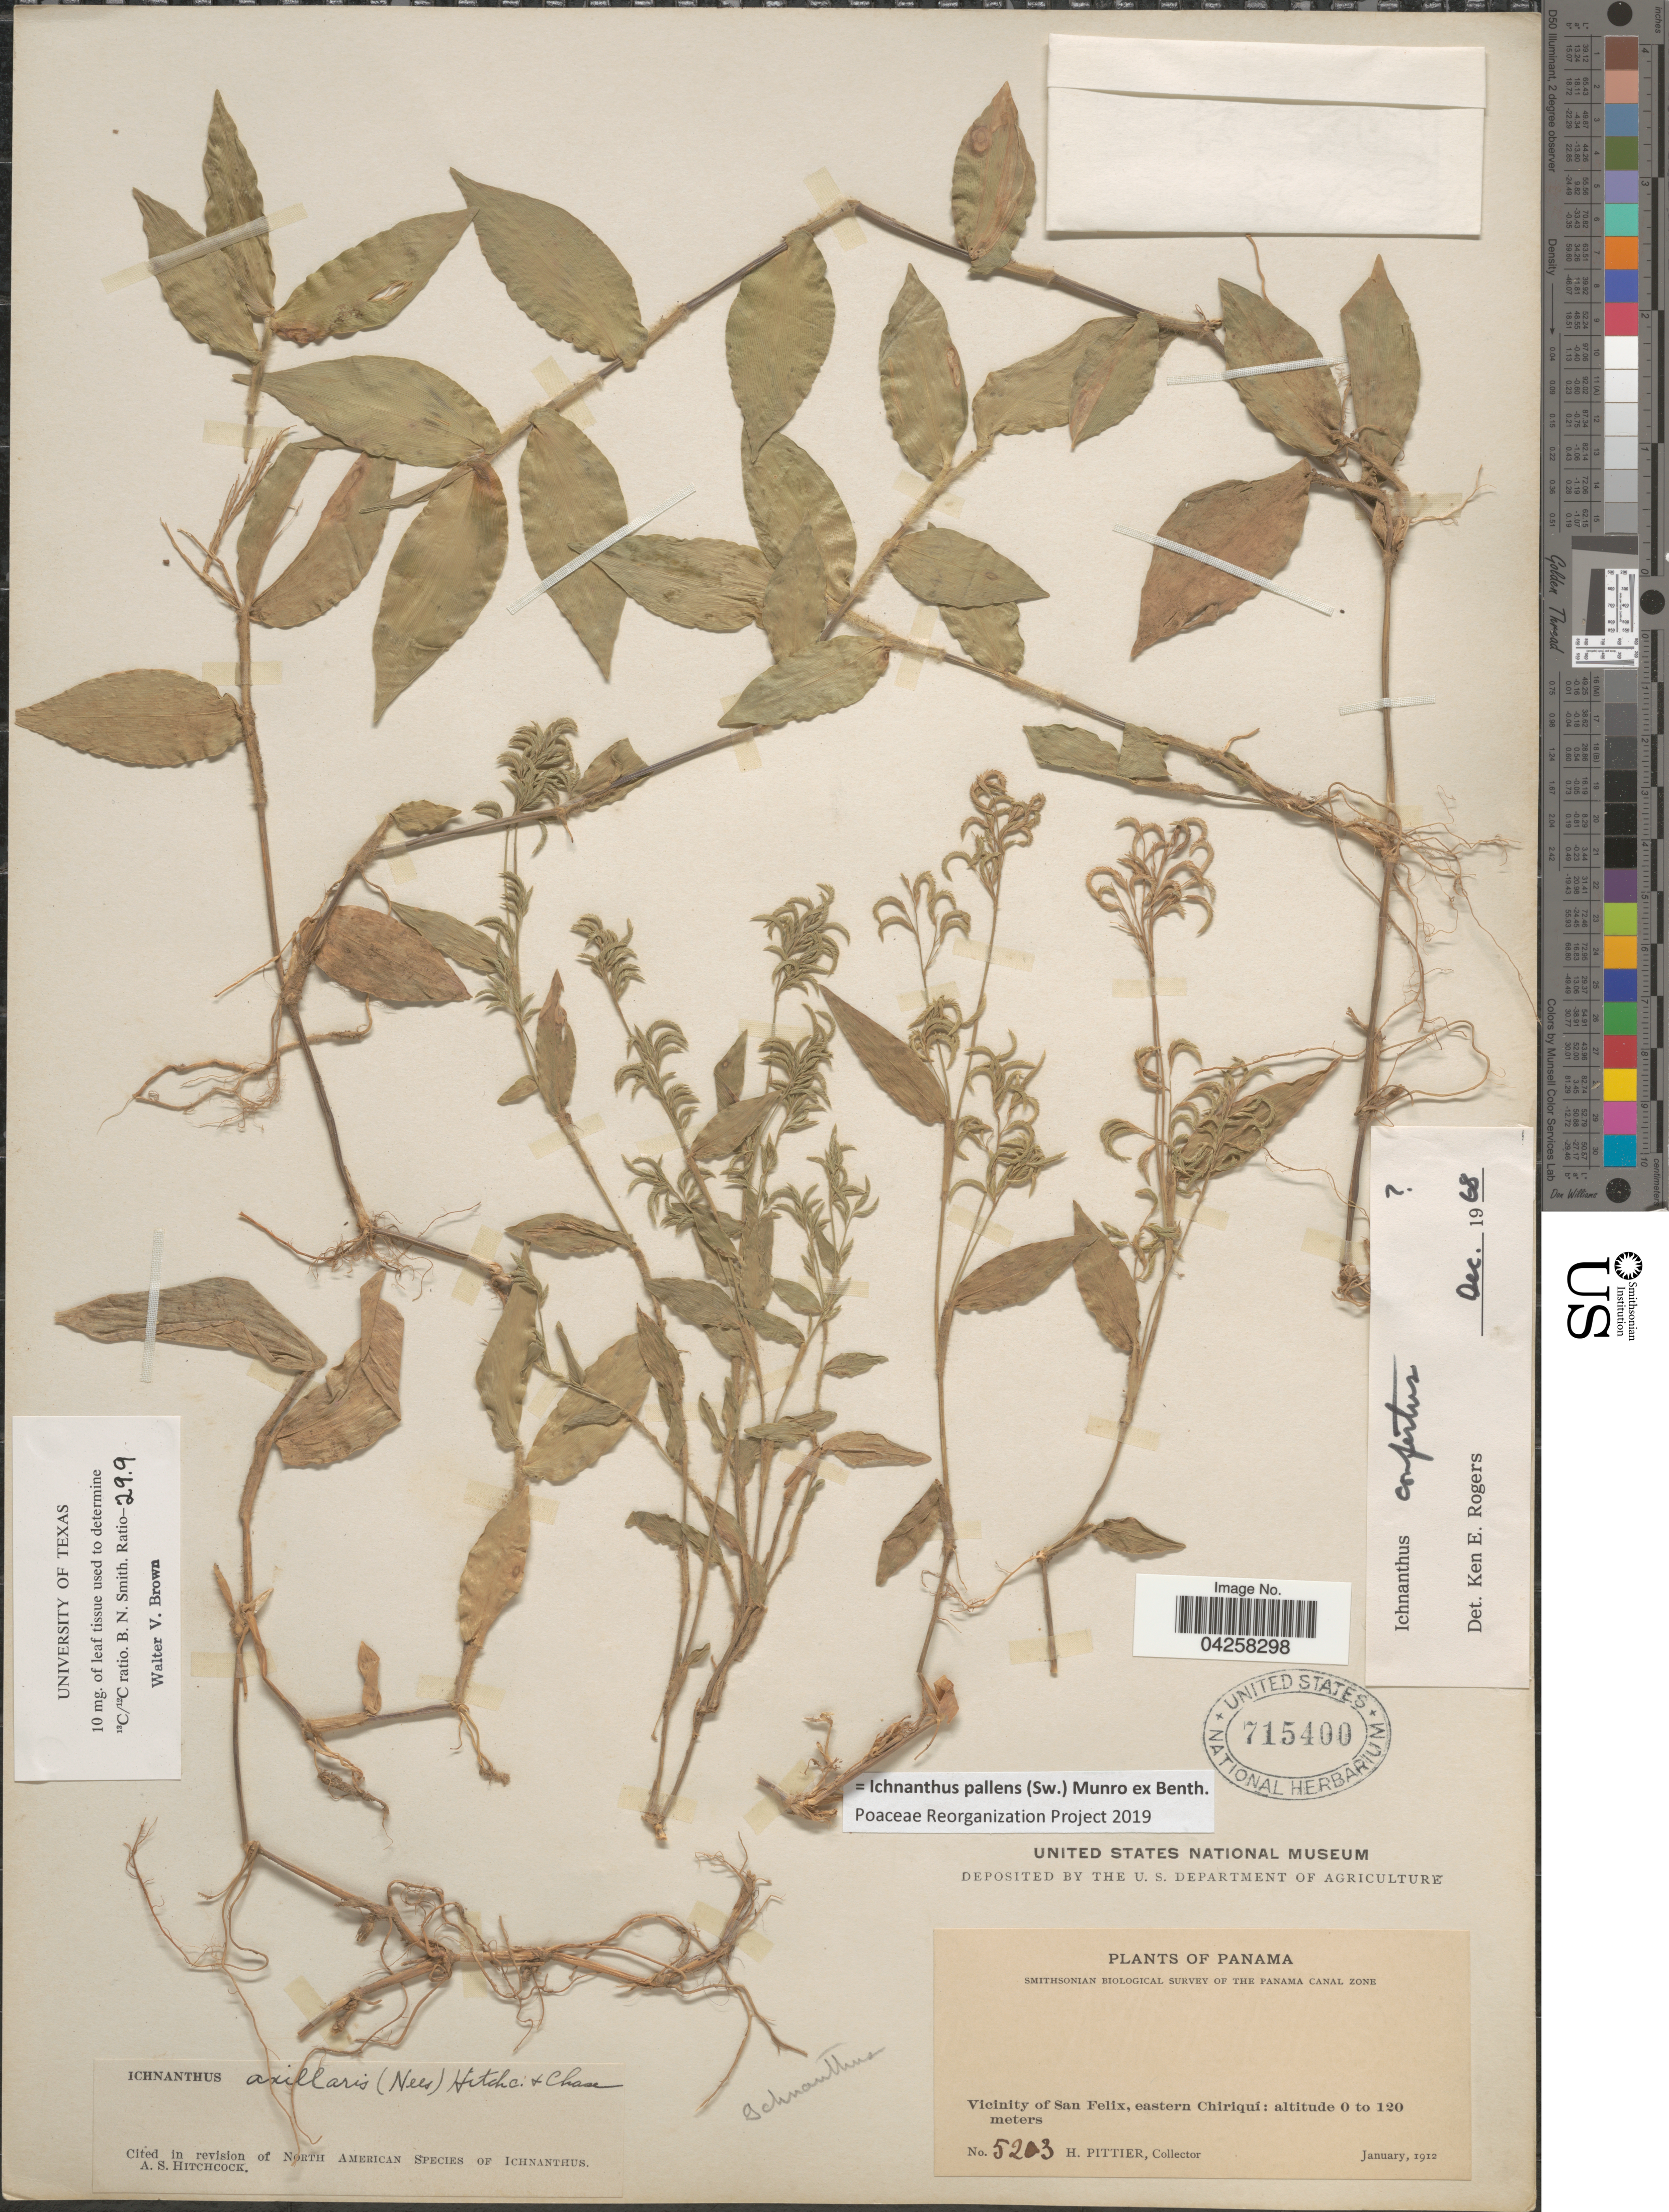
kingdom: Plantae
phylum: Tracheophyta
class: Liliopsida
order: Poales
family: Poaceae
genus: Ichnanthus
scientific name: Ichnanthus pallens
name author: (Sw.) Munro ex Benth.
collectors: H. F. Pittier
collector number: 5203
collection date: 1912-01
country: Panama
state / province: Chiriqui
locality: Smithsonian Biological Survey of the Panama Canal Zone. Vicinity of San Felix, eastern Chiriqui.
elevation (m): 0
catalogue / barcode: US 715400